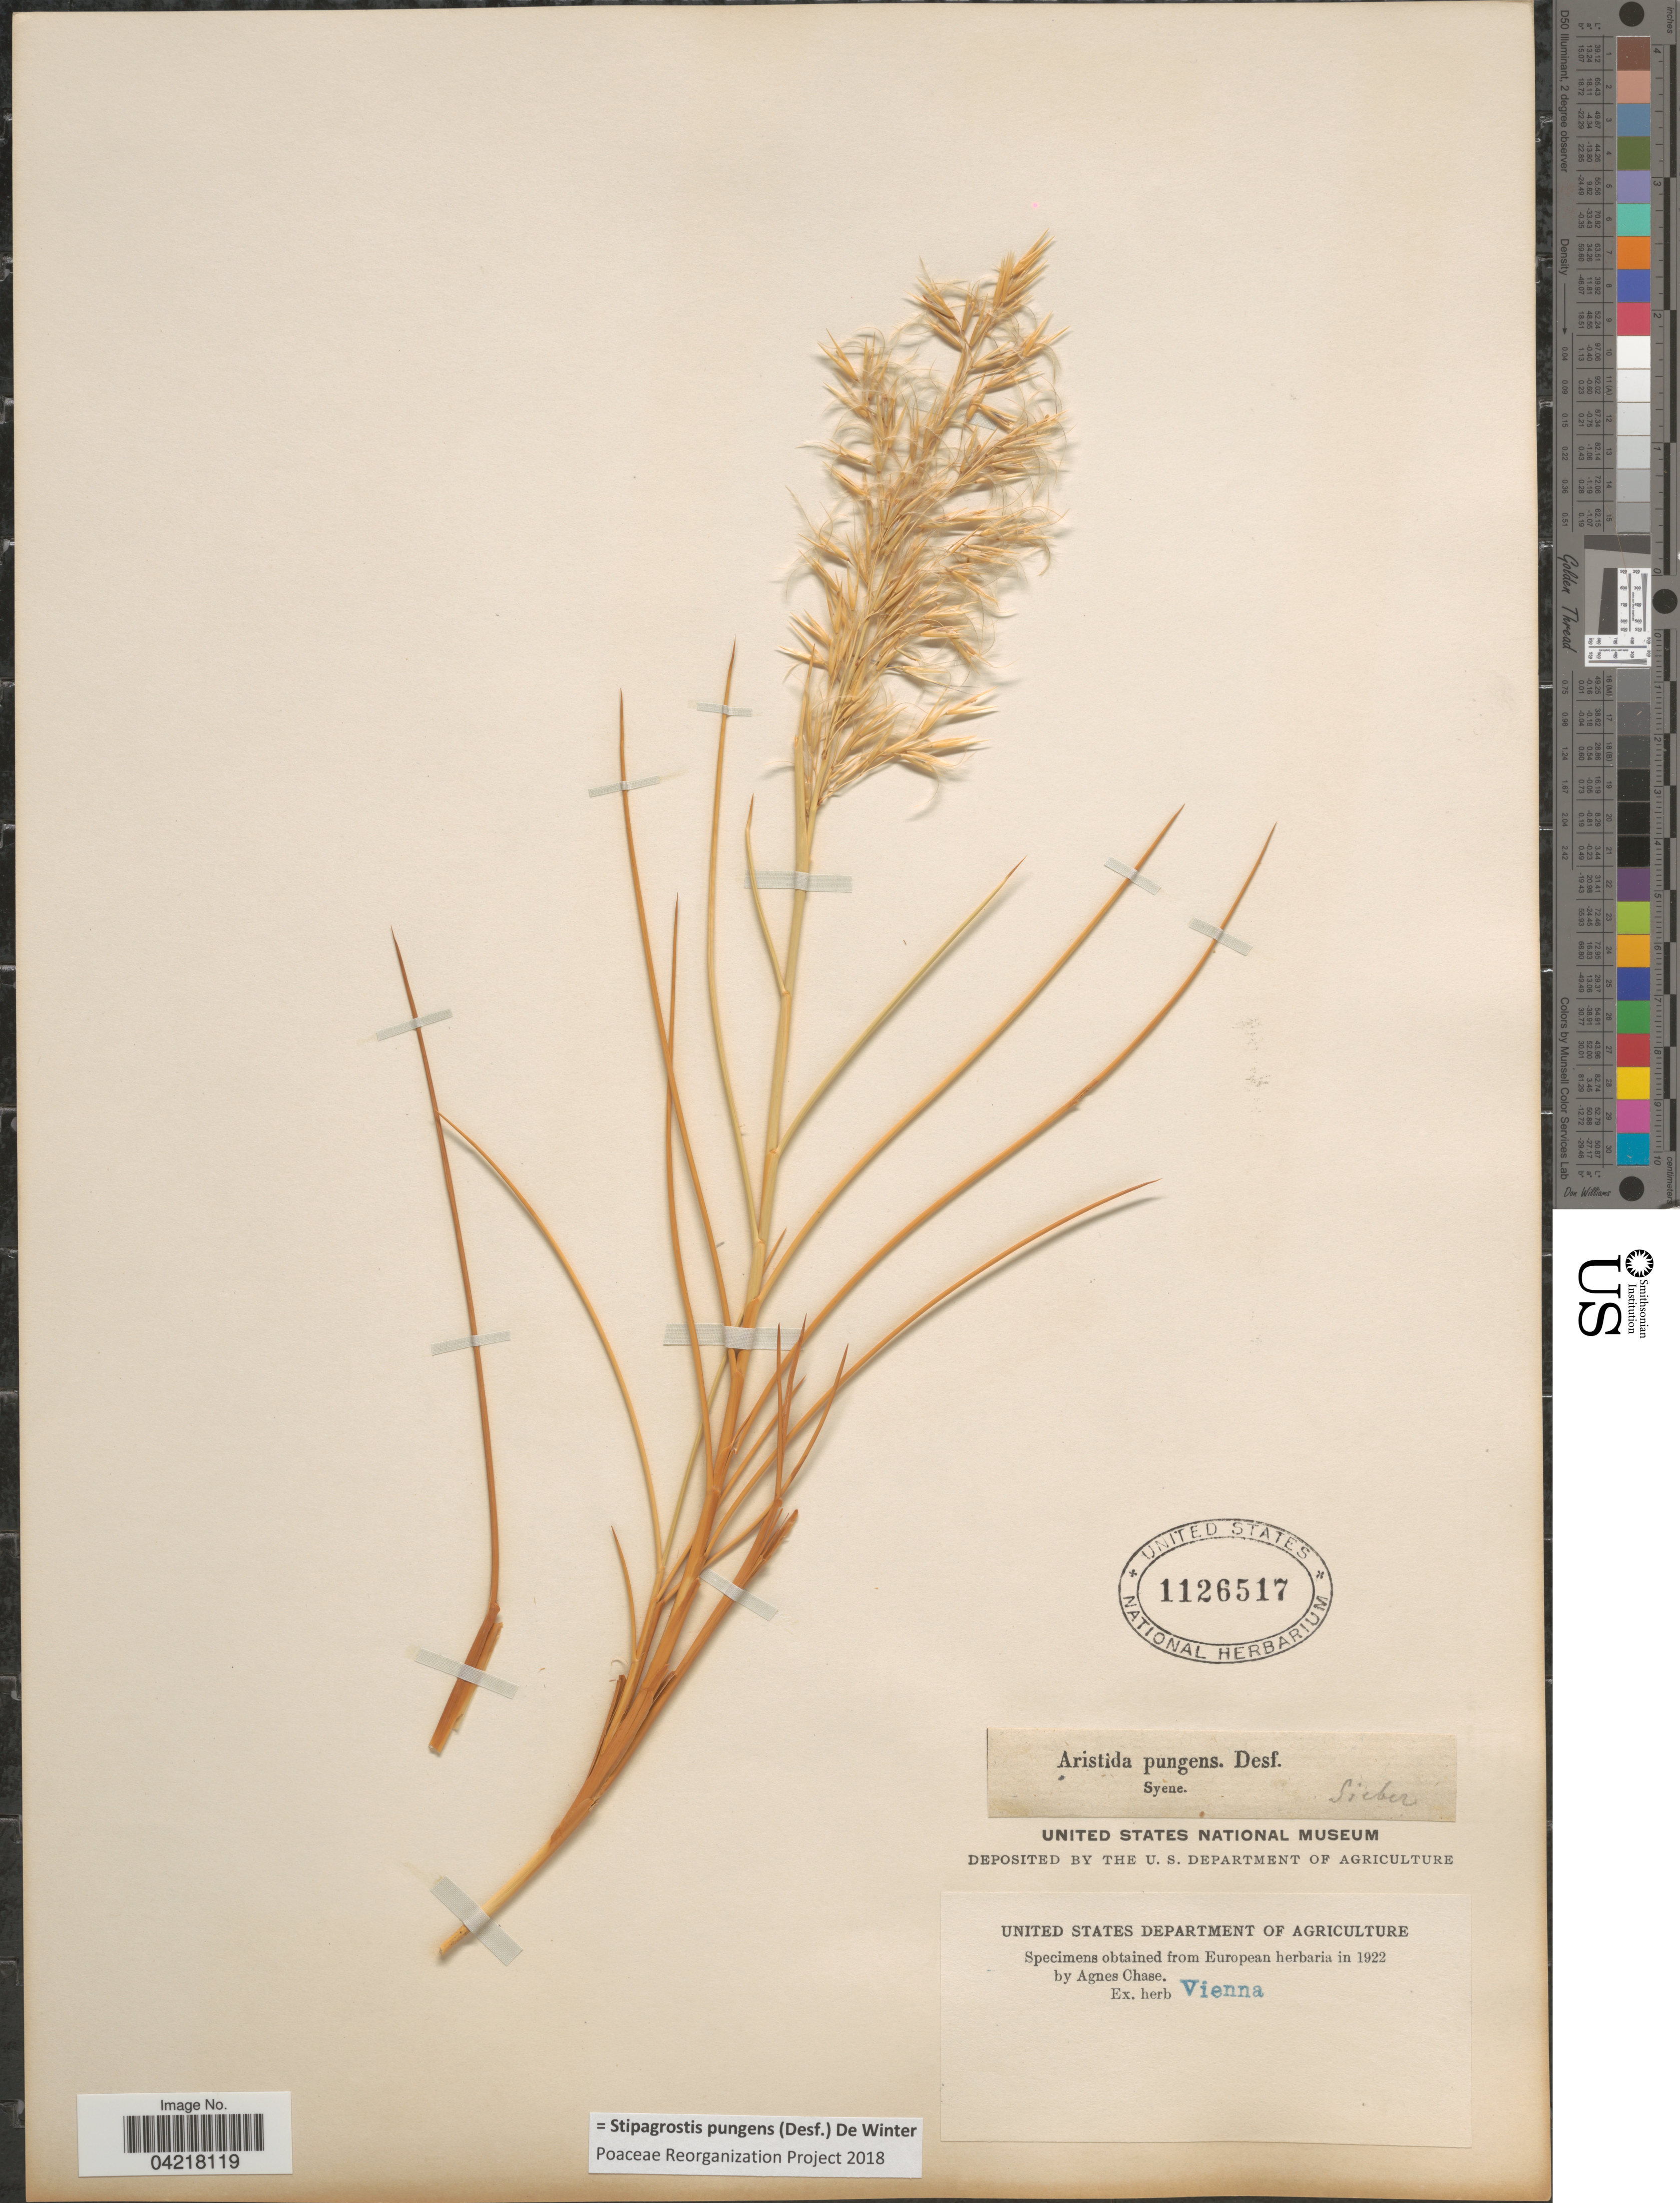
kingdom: Plantae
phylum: Tracheophyta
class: Liliopsida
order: Poales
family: Poaceae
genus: Stipagrostis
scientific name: Stipagrostis pungens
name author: (Desf.) De Winter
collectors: -- Sieber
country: Egypt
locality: Syene.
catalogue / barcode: US 1126517